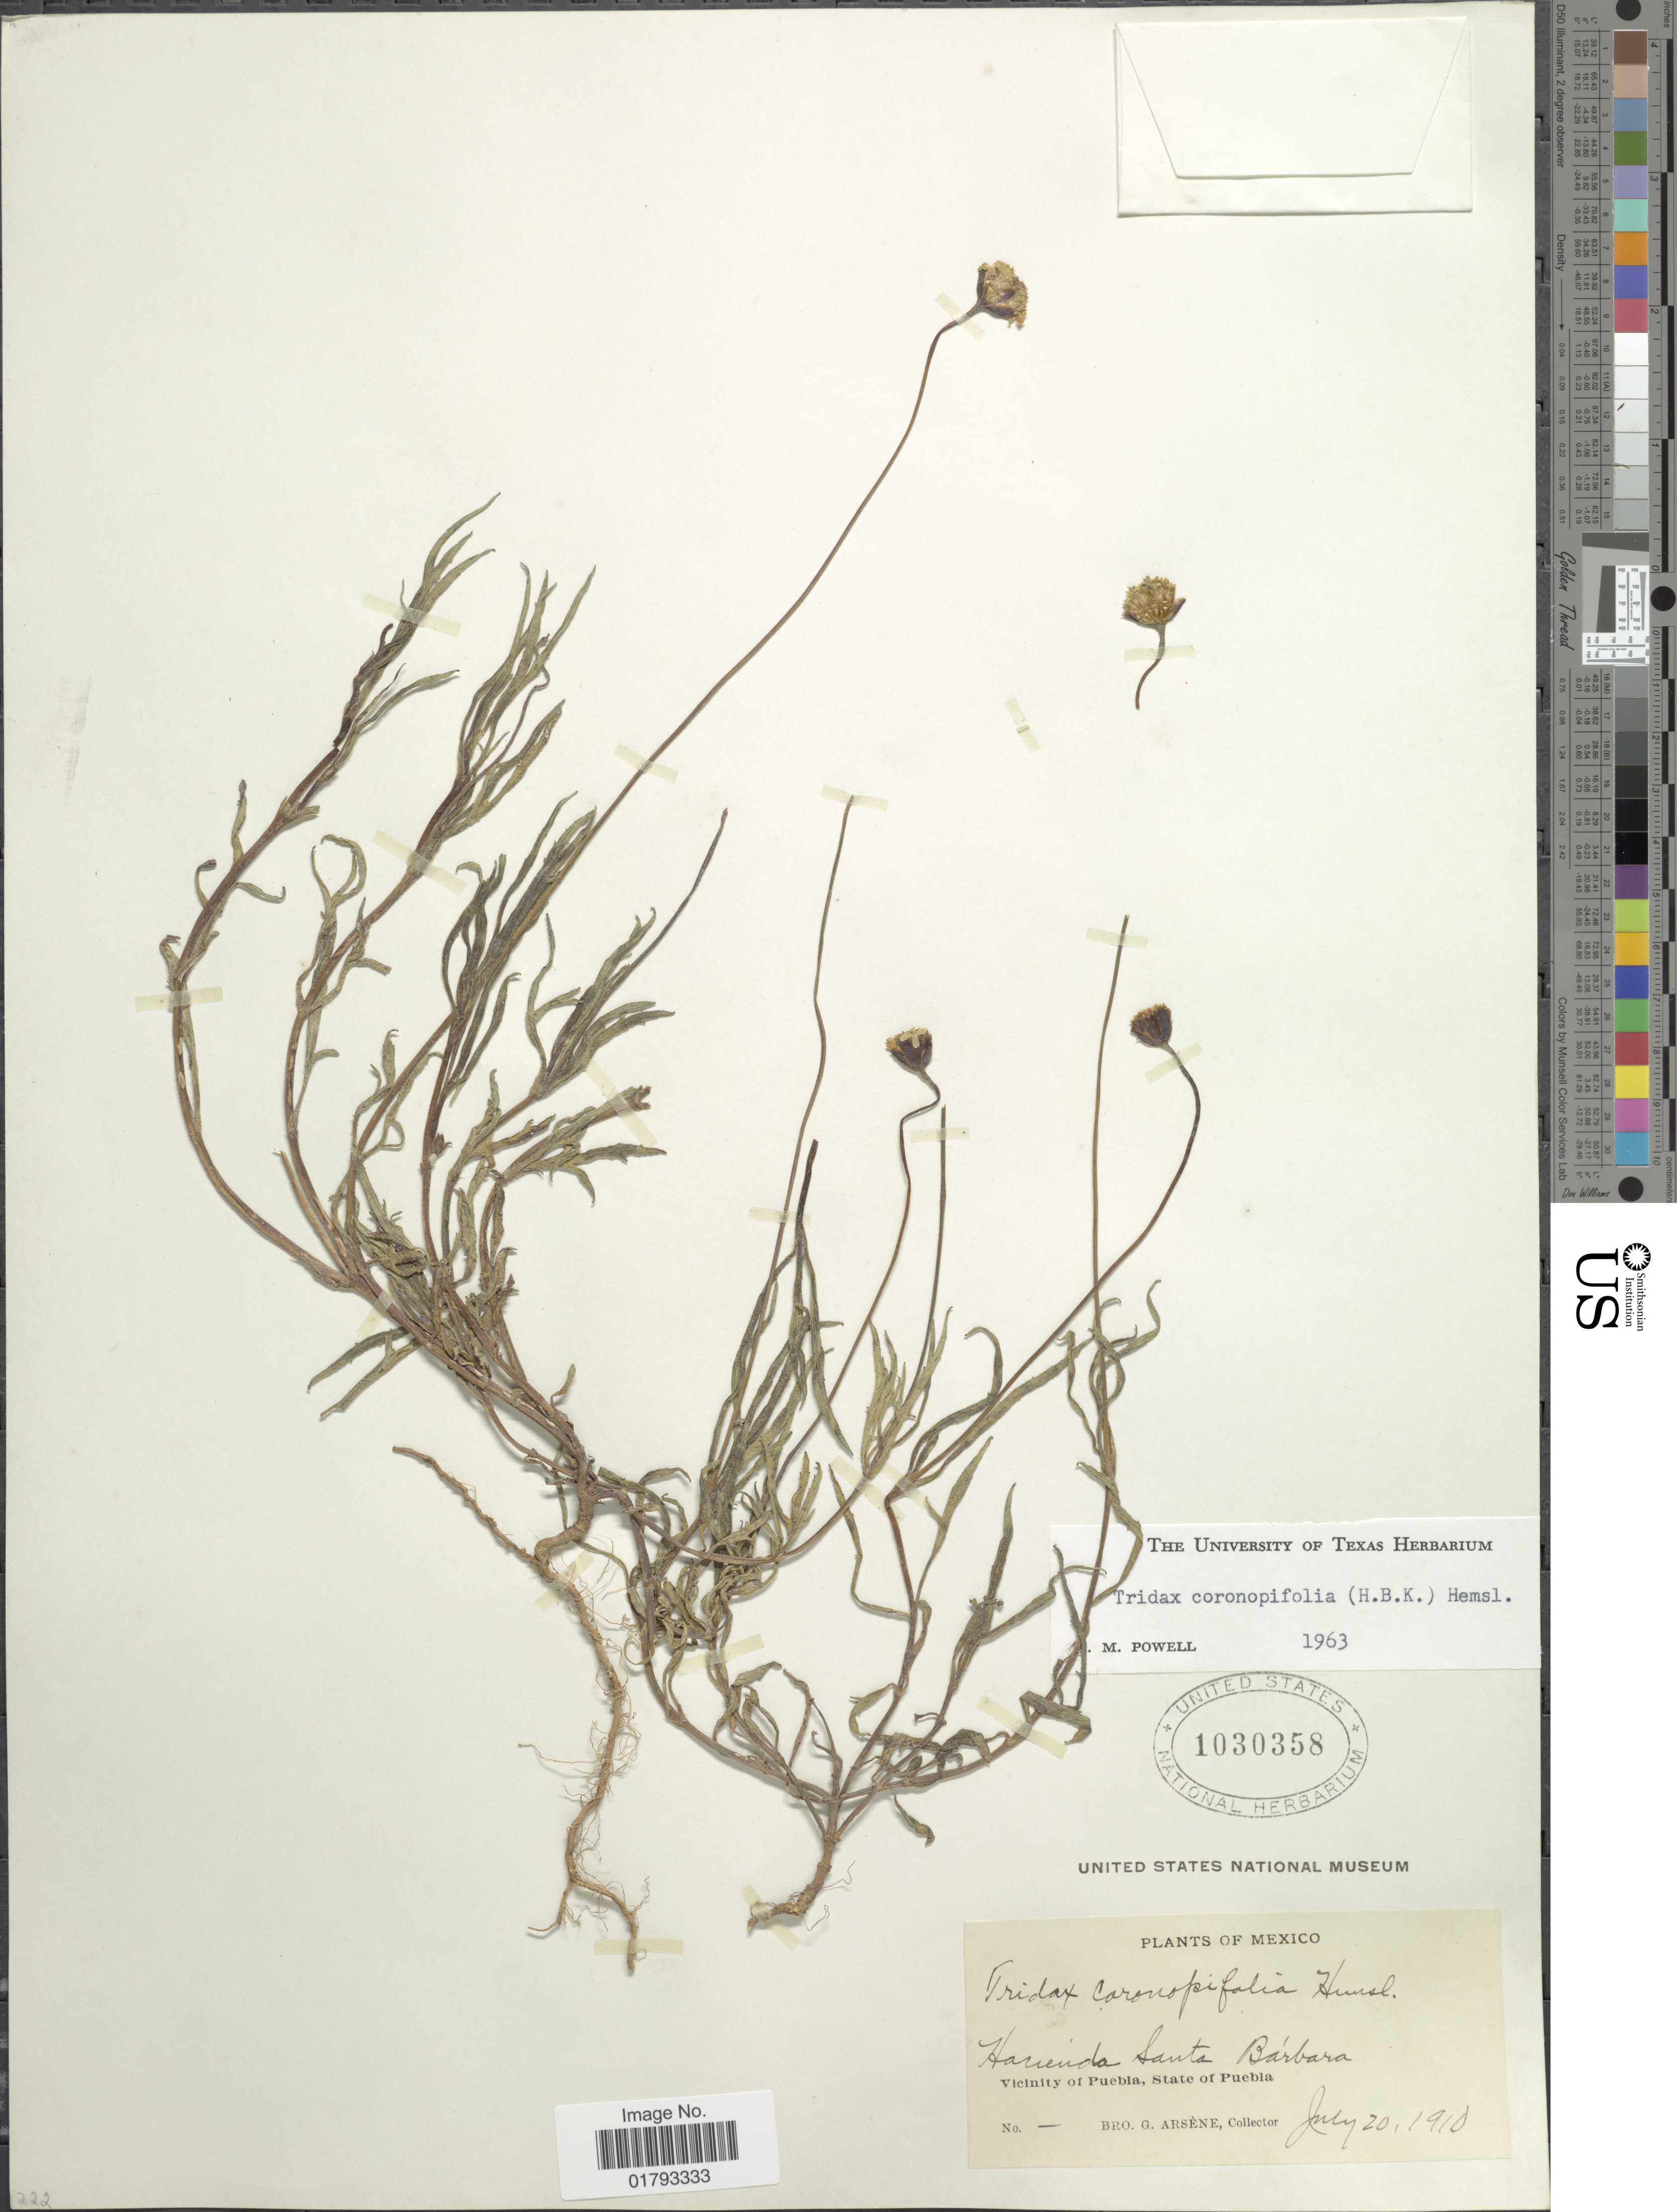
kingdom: Plantae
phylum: Tracheophyta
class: Magnoliopsida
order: Asterales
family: Asteraceae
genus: Tridax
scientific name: Tridax coronopifolia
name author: (Kunth) Hemsl.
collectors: Bro. G. Arsène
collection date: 1910-07-20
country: Mexico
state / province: Puebla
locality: Hacienda Santa Barbara, Vicinity of Puebla. State of Puebla.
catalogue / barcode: US 1030358